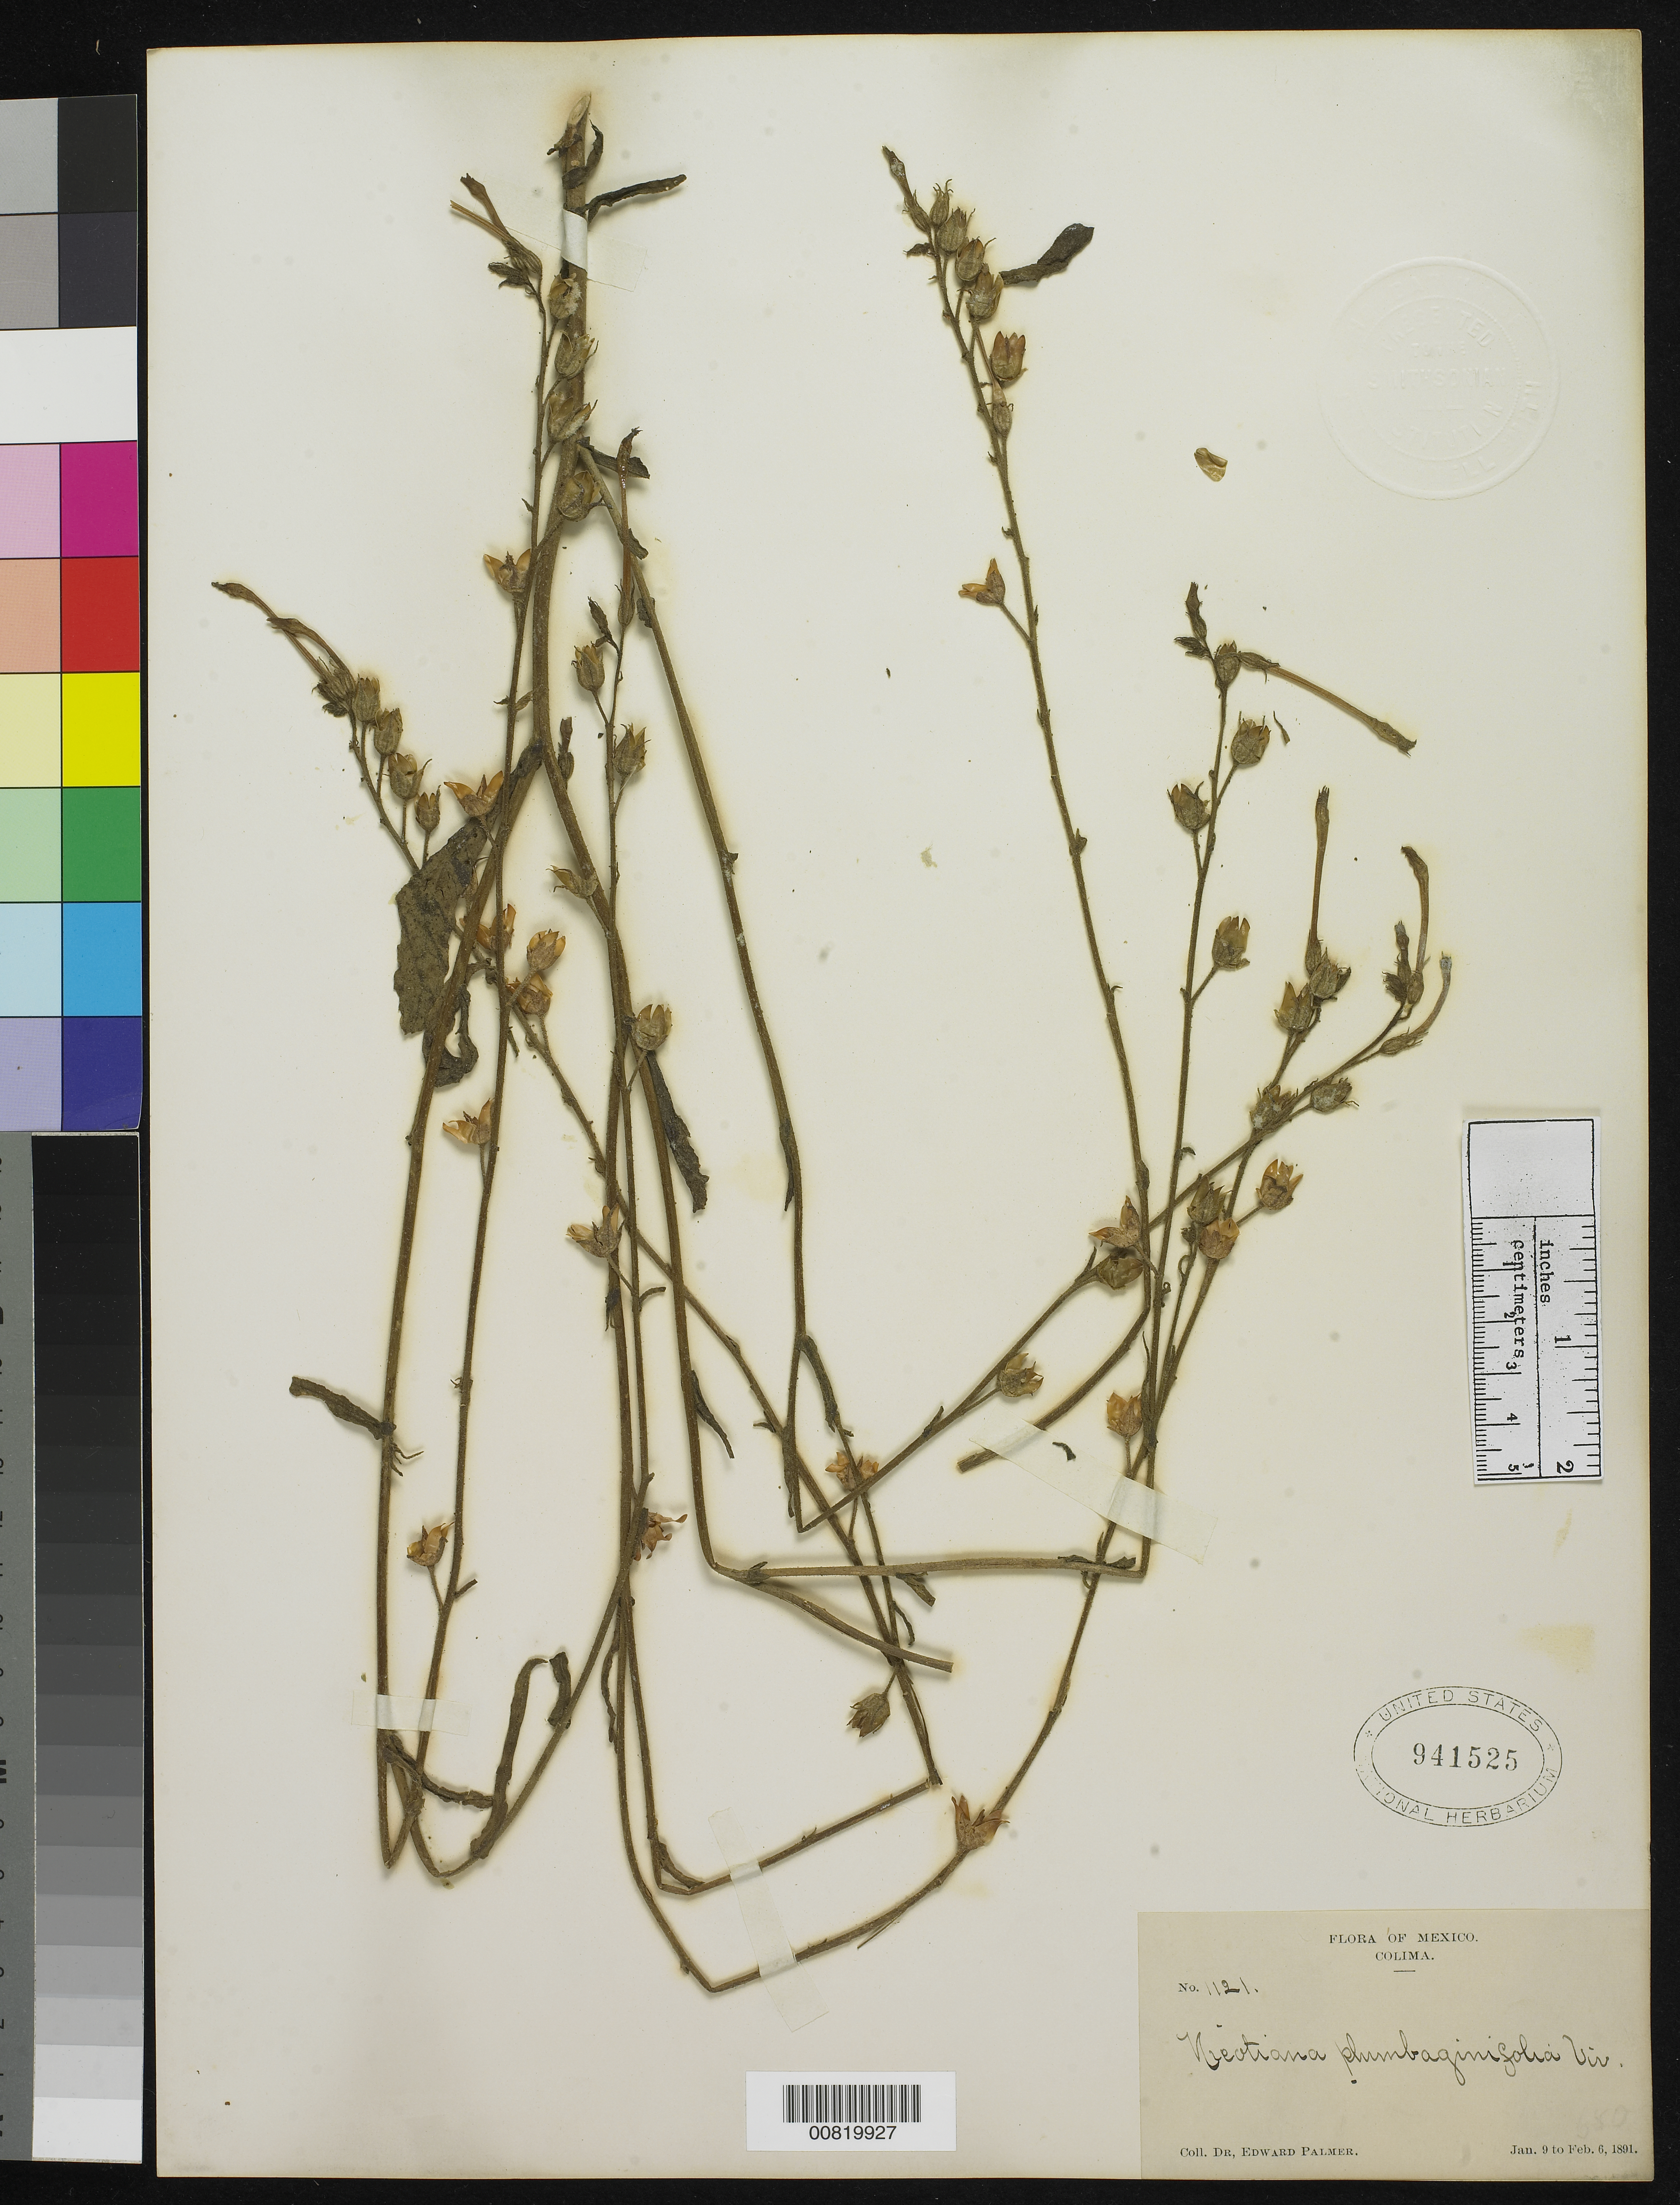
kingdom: Plantae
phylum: Tracheophyta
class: Magnoliopsida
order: Solanales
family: Solanaceae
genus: Nicotiana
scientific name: Nicotiana plumbaginifolia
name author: Viv.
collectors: E. Palmer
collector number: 1121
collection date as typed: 09 Jan 1891 to 06 Feb 1891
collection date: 1891-01-09/1891-02-06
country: Mexico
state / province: Colima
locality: Colima.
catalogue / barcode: US 941525